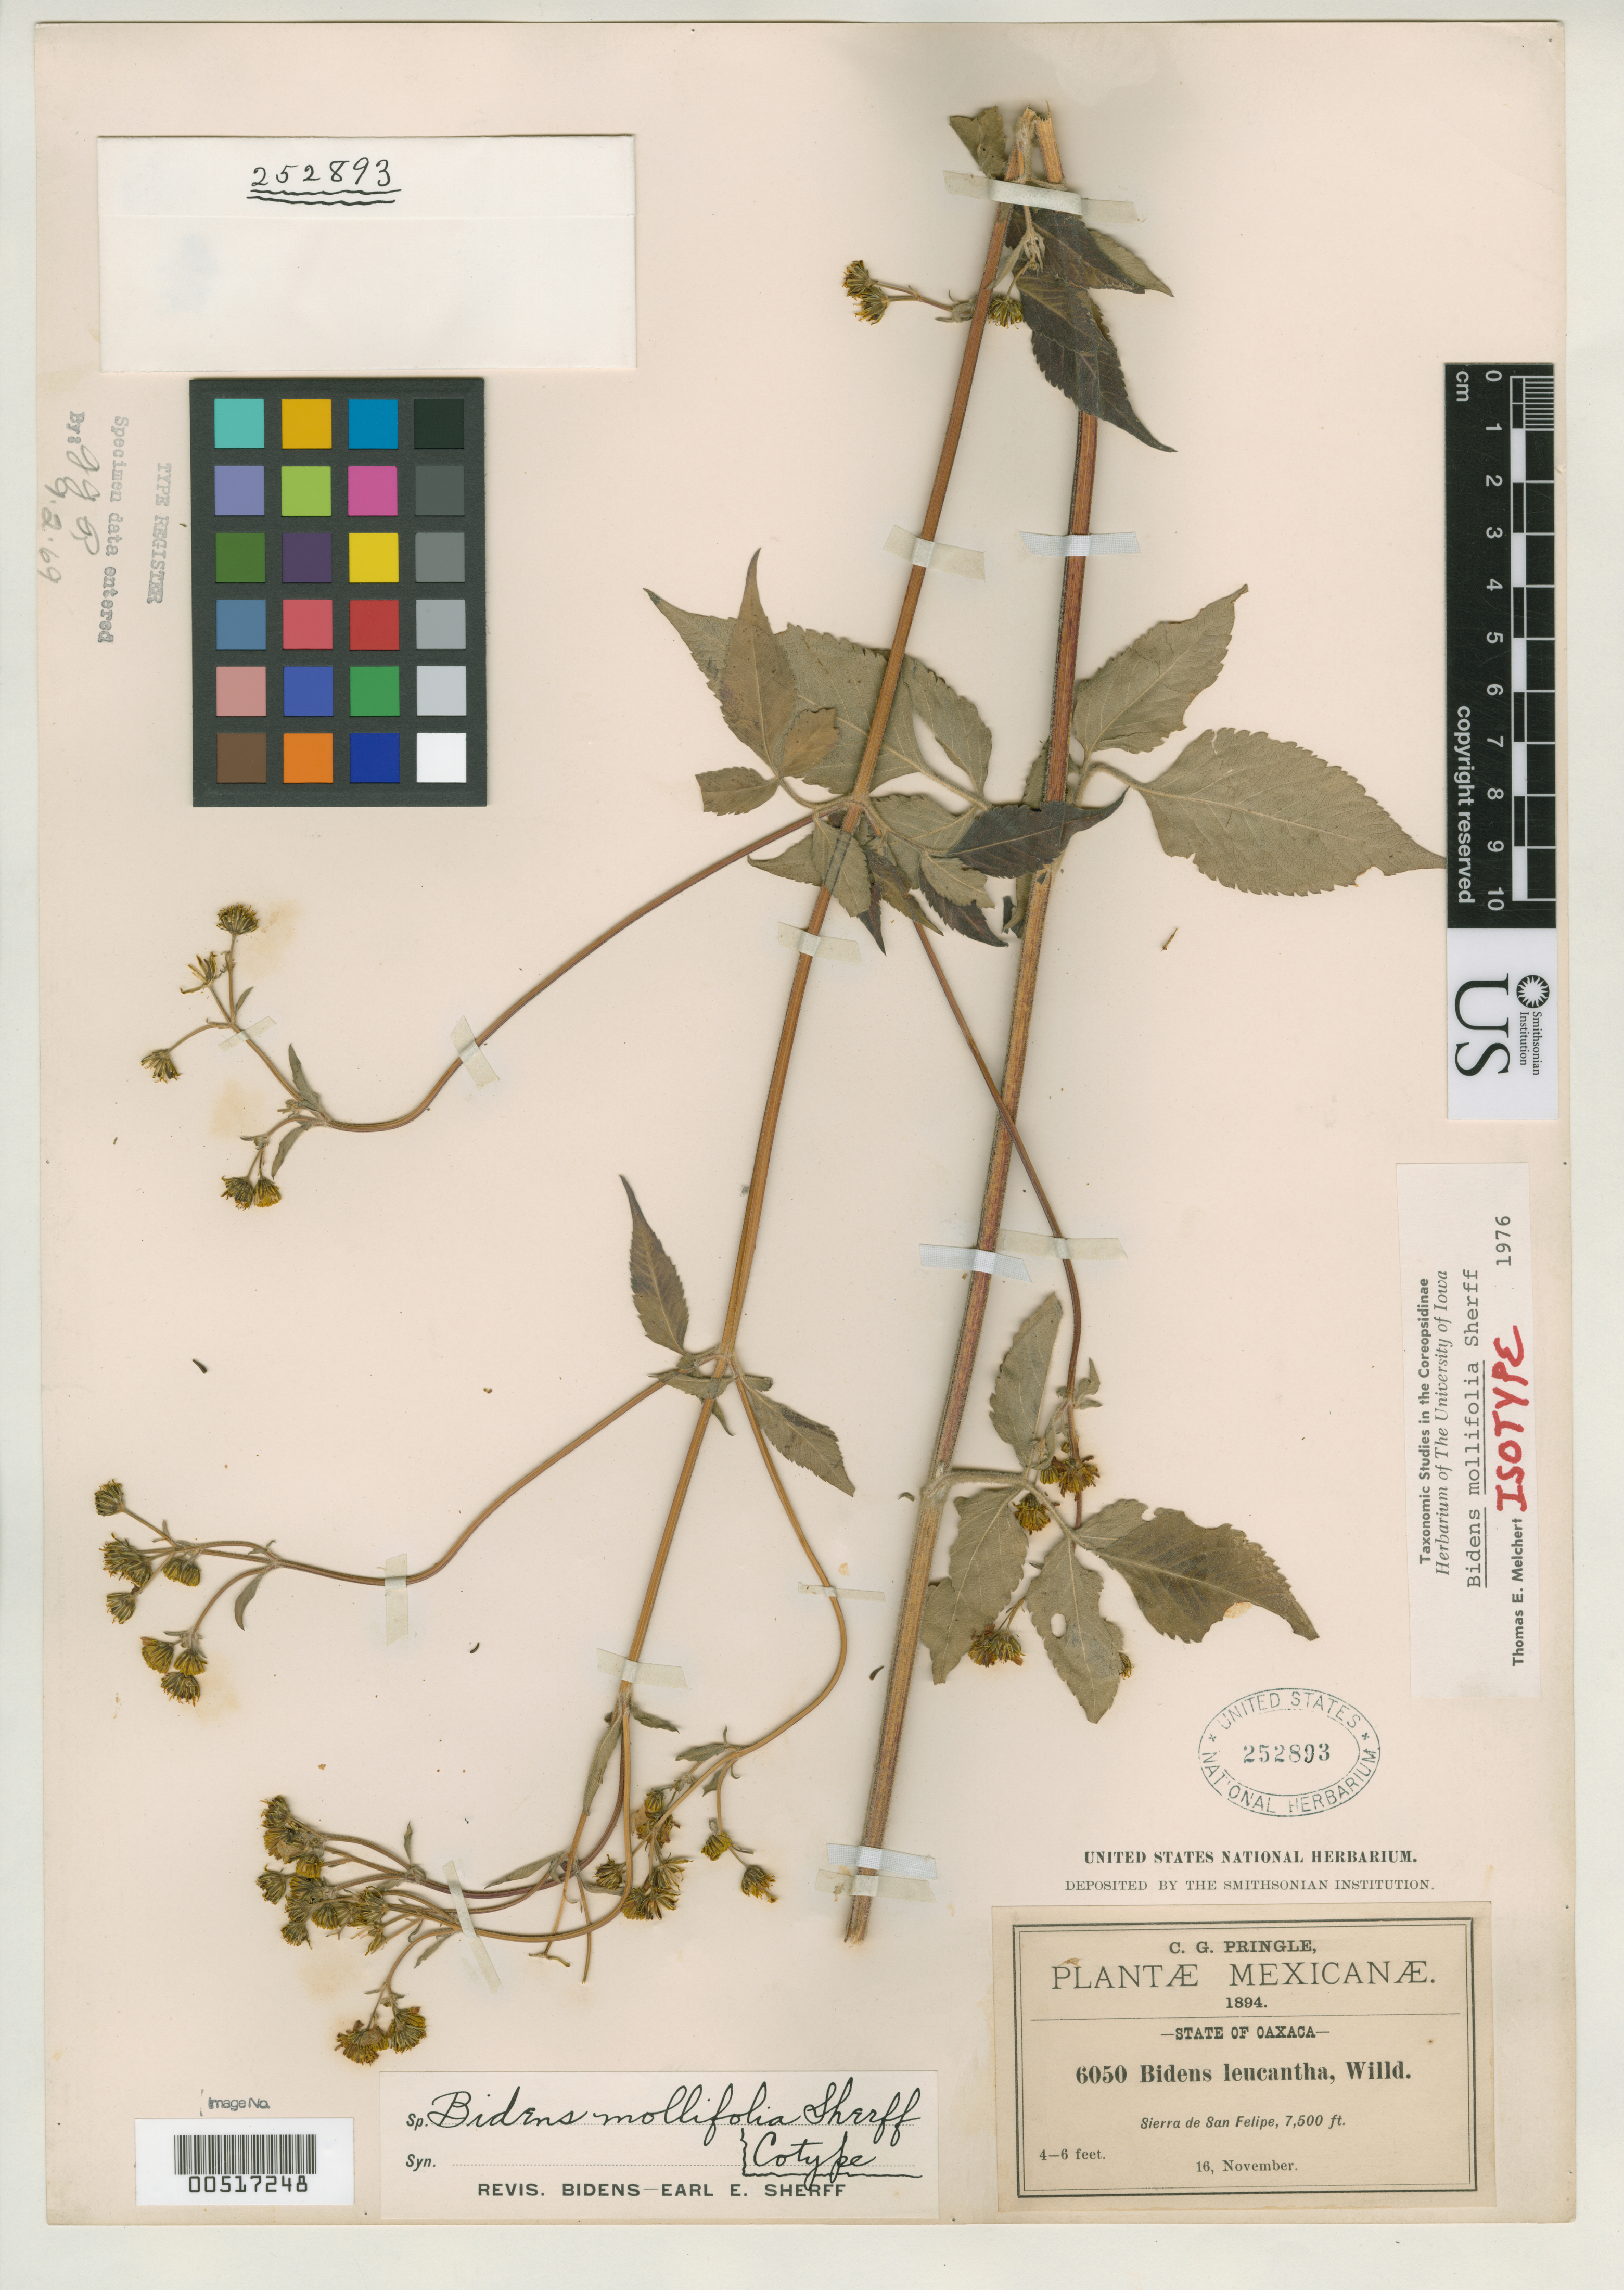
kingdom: Plantae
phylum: Tracheophyta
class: Magnoliopsida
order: Asterales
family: Asteraceae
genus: Bidens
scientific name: Bidens mollifolia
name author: Sherff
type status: Isotype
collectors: C. G. Pringle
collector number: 6050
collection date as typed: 16 Nov 1894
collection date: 1894-11-16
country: Mexico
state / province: Oaxaca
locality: Sierra de San Felipe.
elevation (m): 2285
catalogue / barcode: US 252893